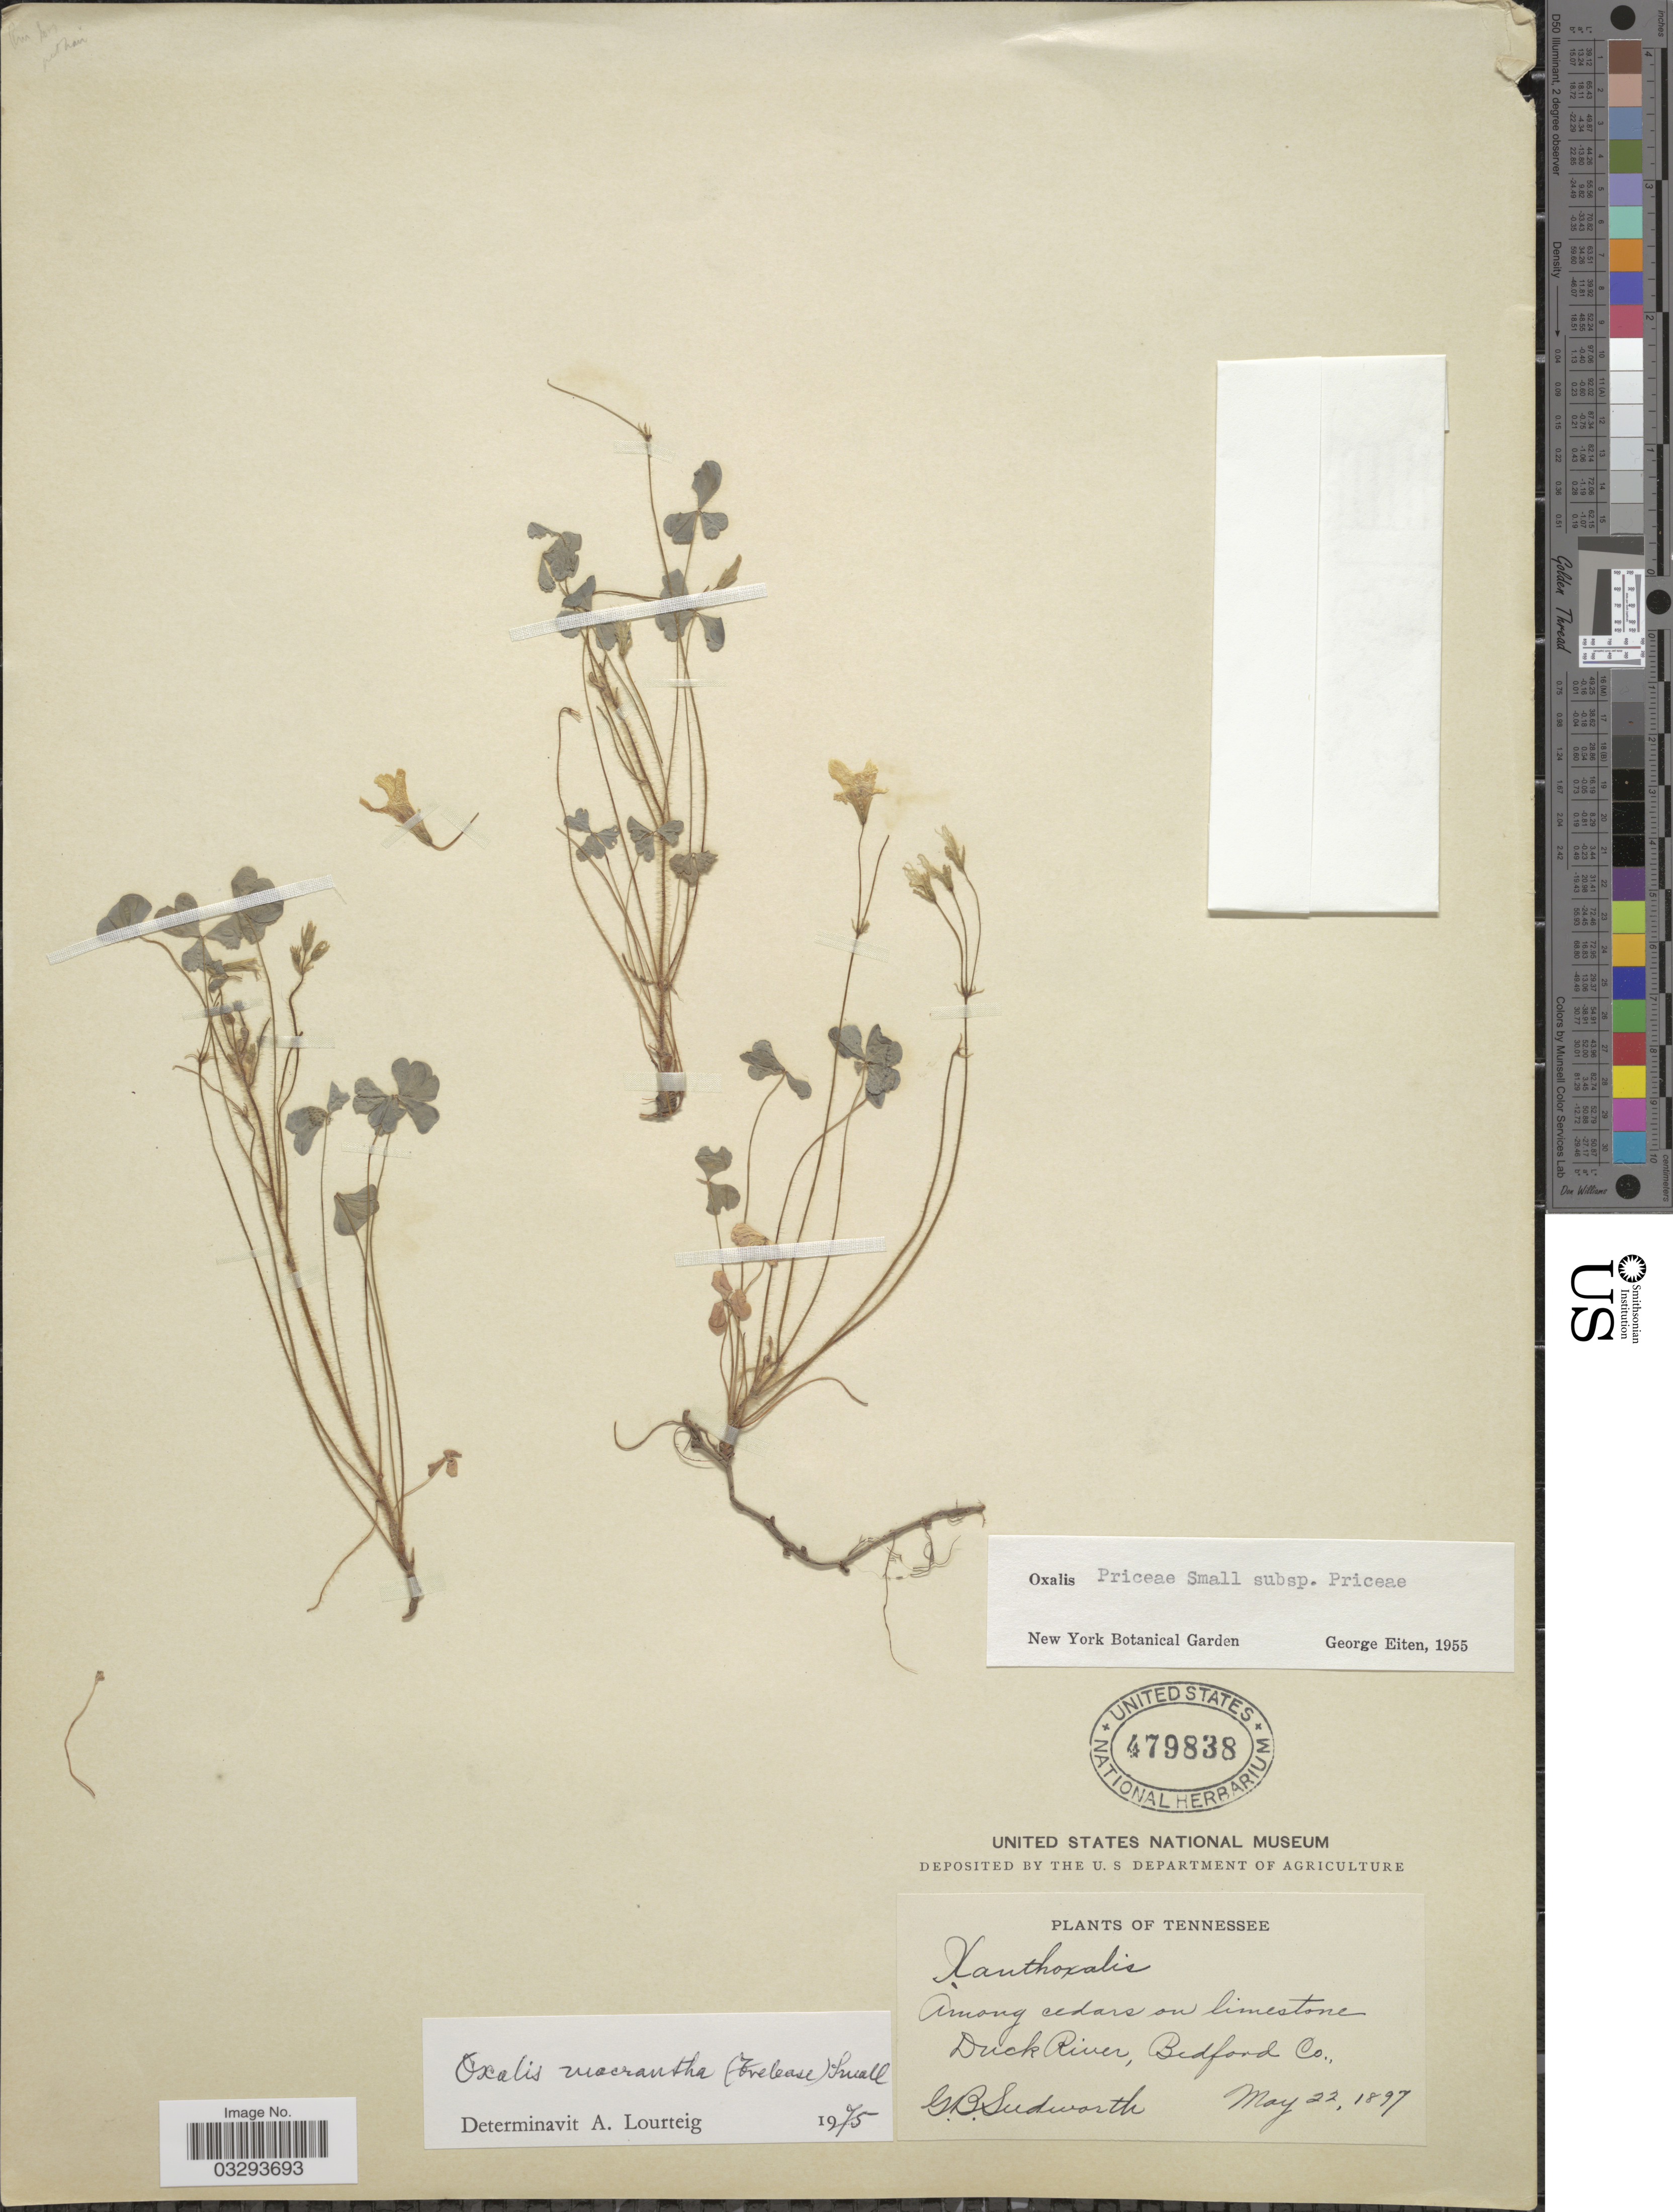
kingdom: Plantae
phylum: Tracheophyta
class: Magnoliopsida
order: Oxalidales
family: Oxalidaceae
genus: Oxalis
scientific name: Oxalis macrantha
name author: (Trel.) Small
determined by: Lourteig, A.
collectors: G. B. Sudworth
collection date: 1897-05-22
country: United States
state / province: Tennessee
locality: Duck River, Bedford Co.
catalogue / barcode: US 479838